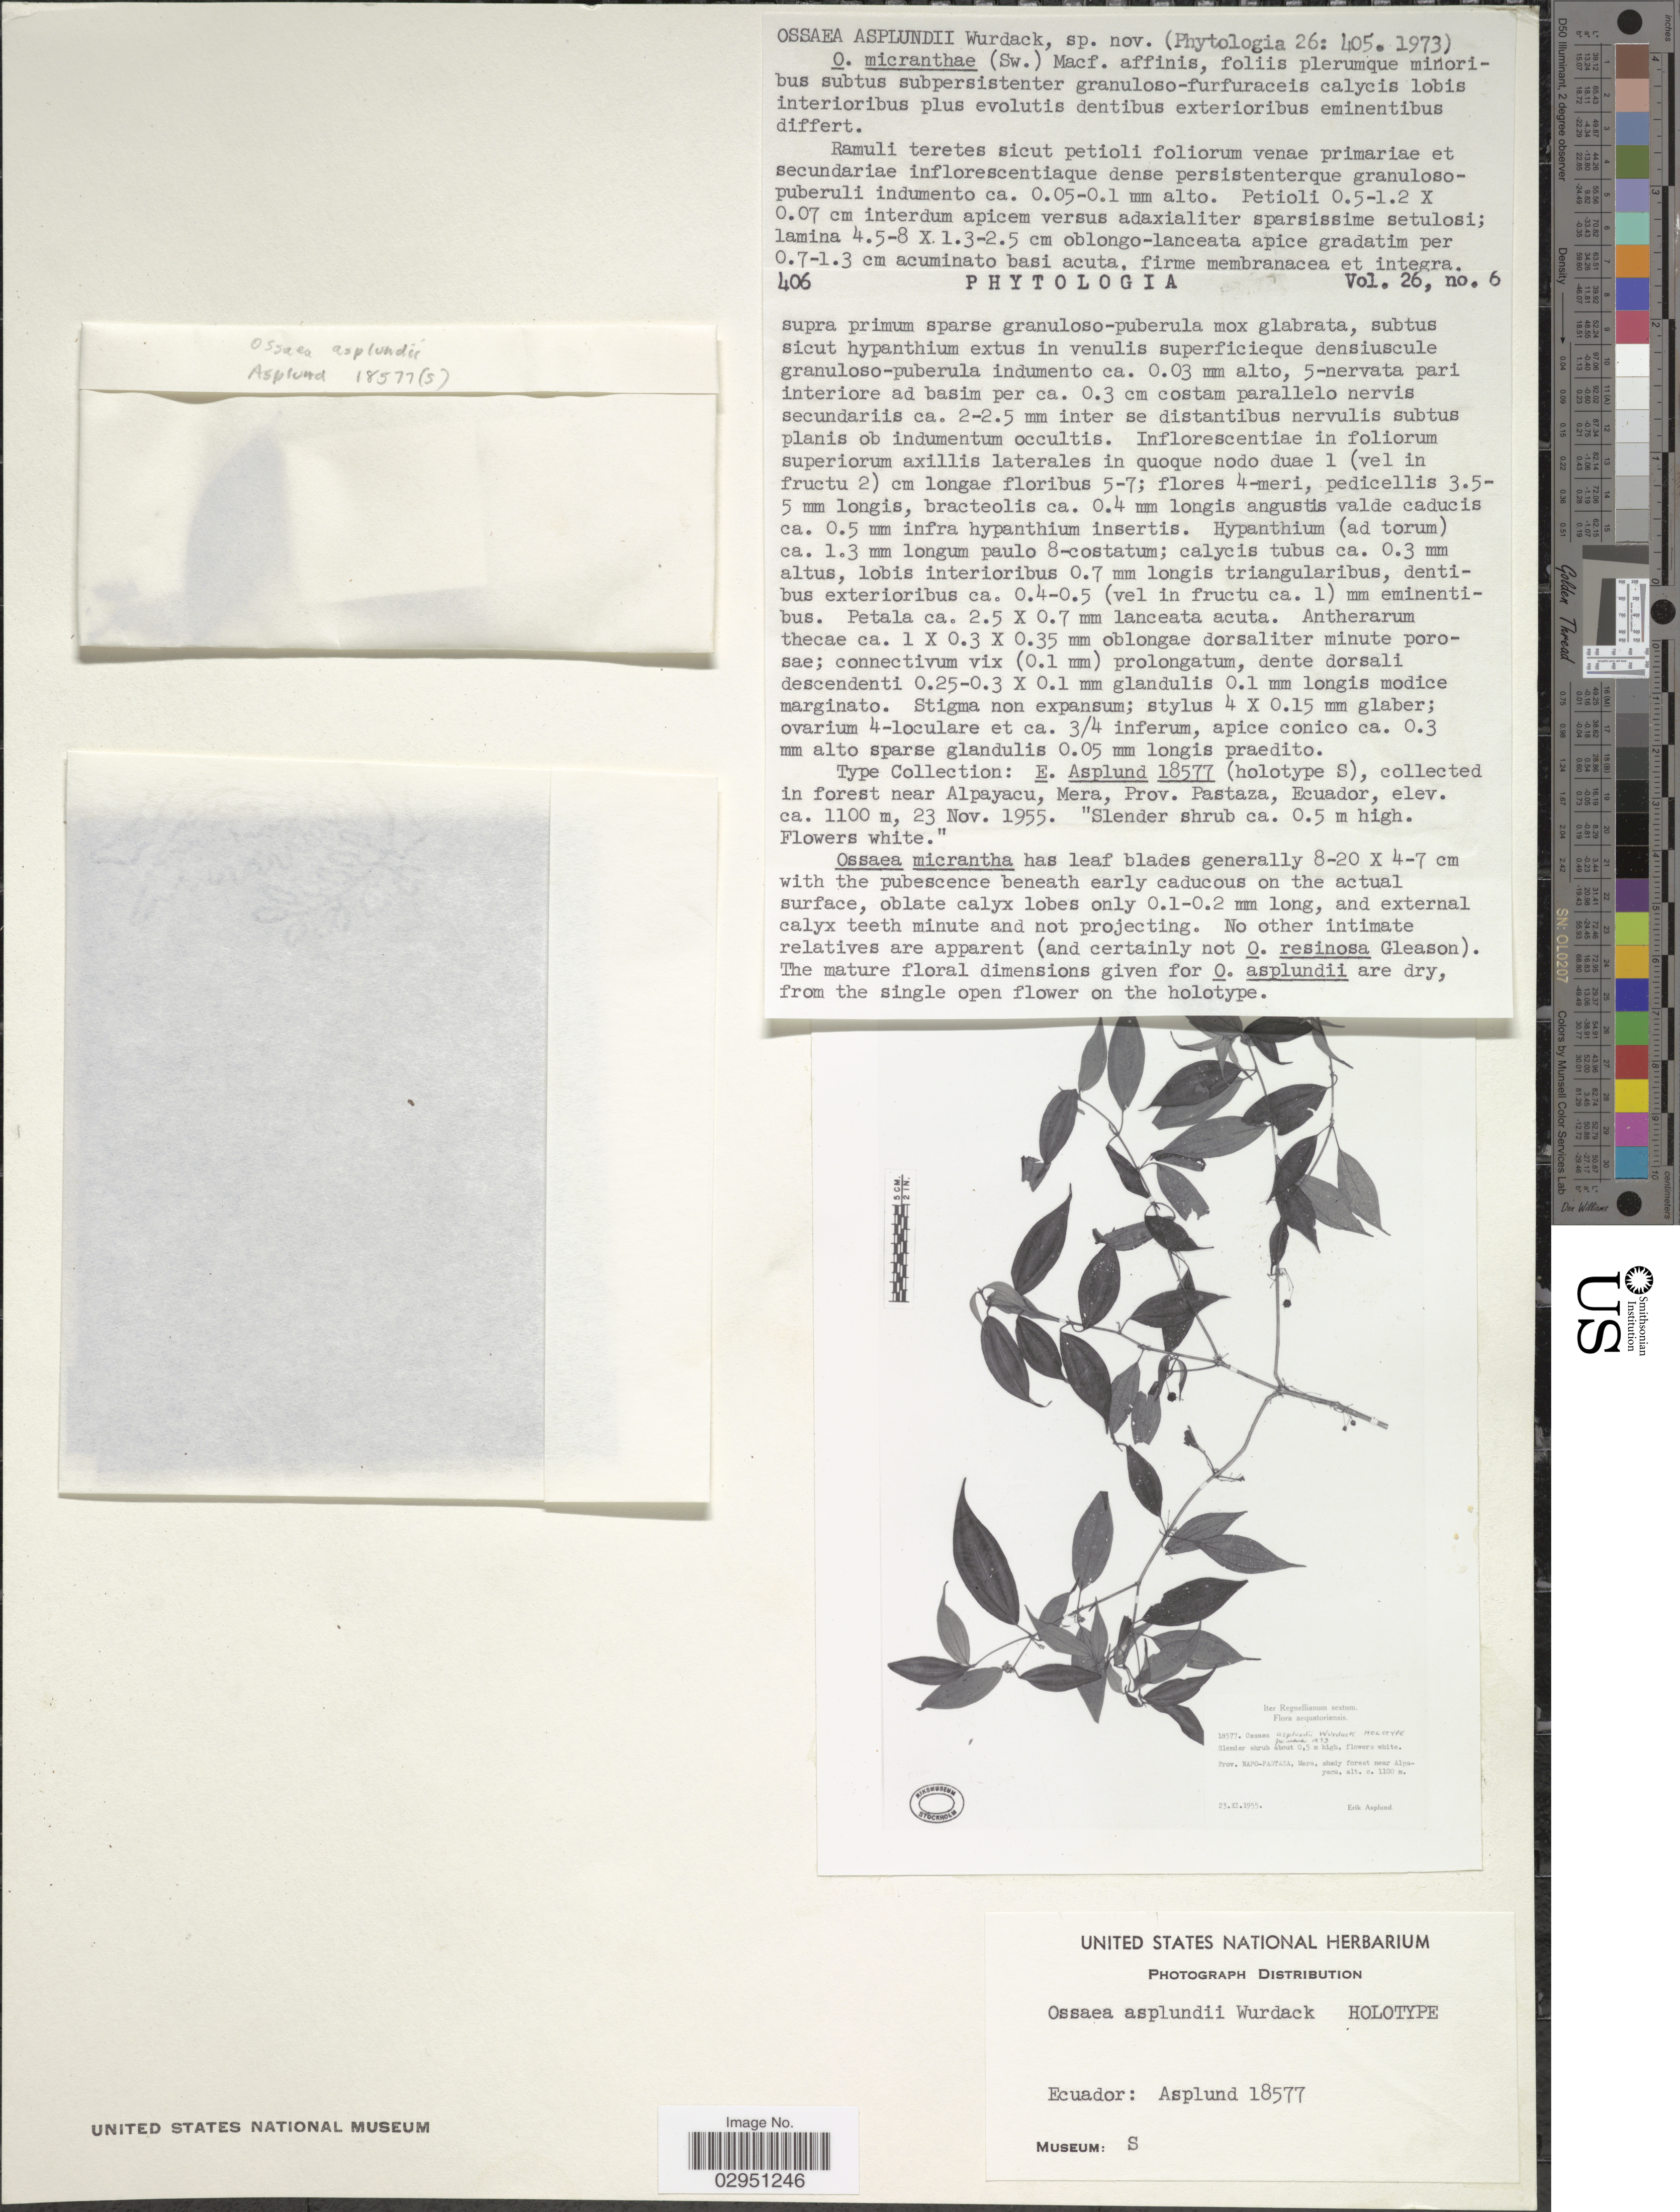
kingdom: Plantae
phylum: Tracheophyta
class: Magnoliopsida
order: Myrtales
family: Melastomataceae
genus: Ossaea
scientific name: Ossaea asplundii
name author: Wurdack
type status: Isotype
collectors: E. Asplund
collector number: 18577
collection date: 1955-11-23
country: Ecuador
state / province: Pastaza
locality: Aequatoriensis. Prov. Napo-Pastaza, Mera, shady forest near Alpayacu.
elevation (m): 1100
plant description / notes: Photograph and fragmentary material of type specimen ex herb. S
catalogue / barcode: US 3726772